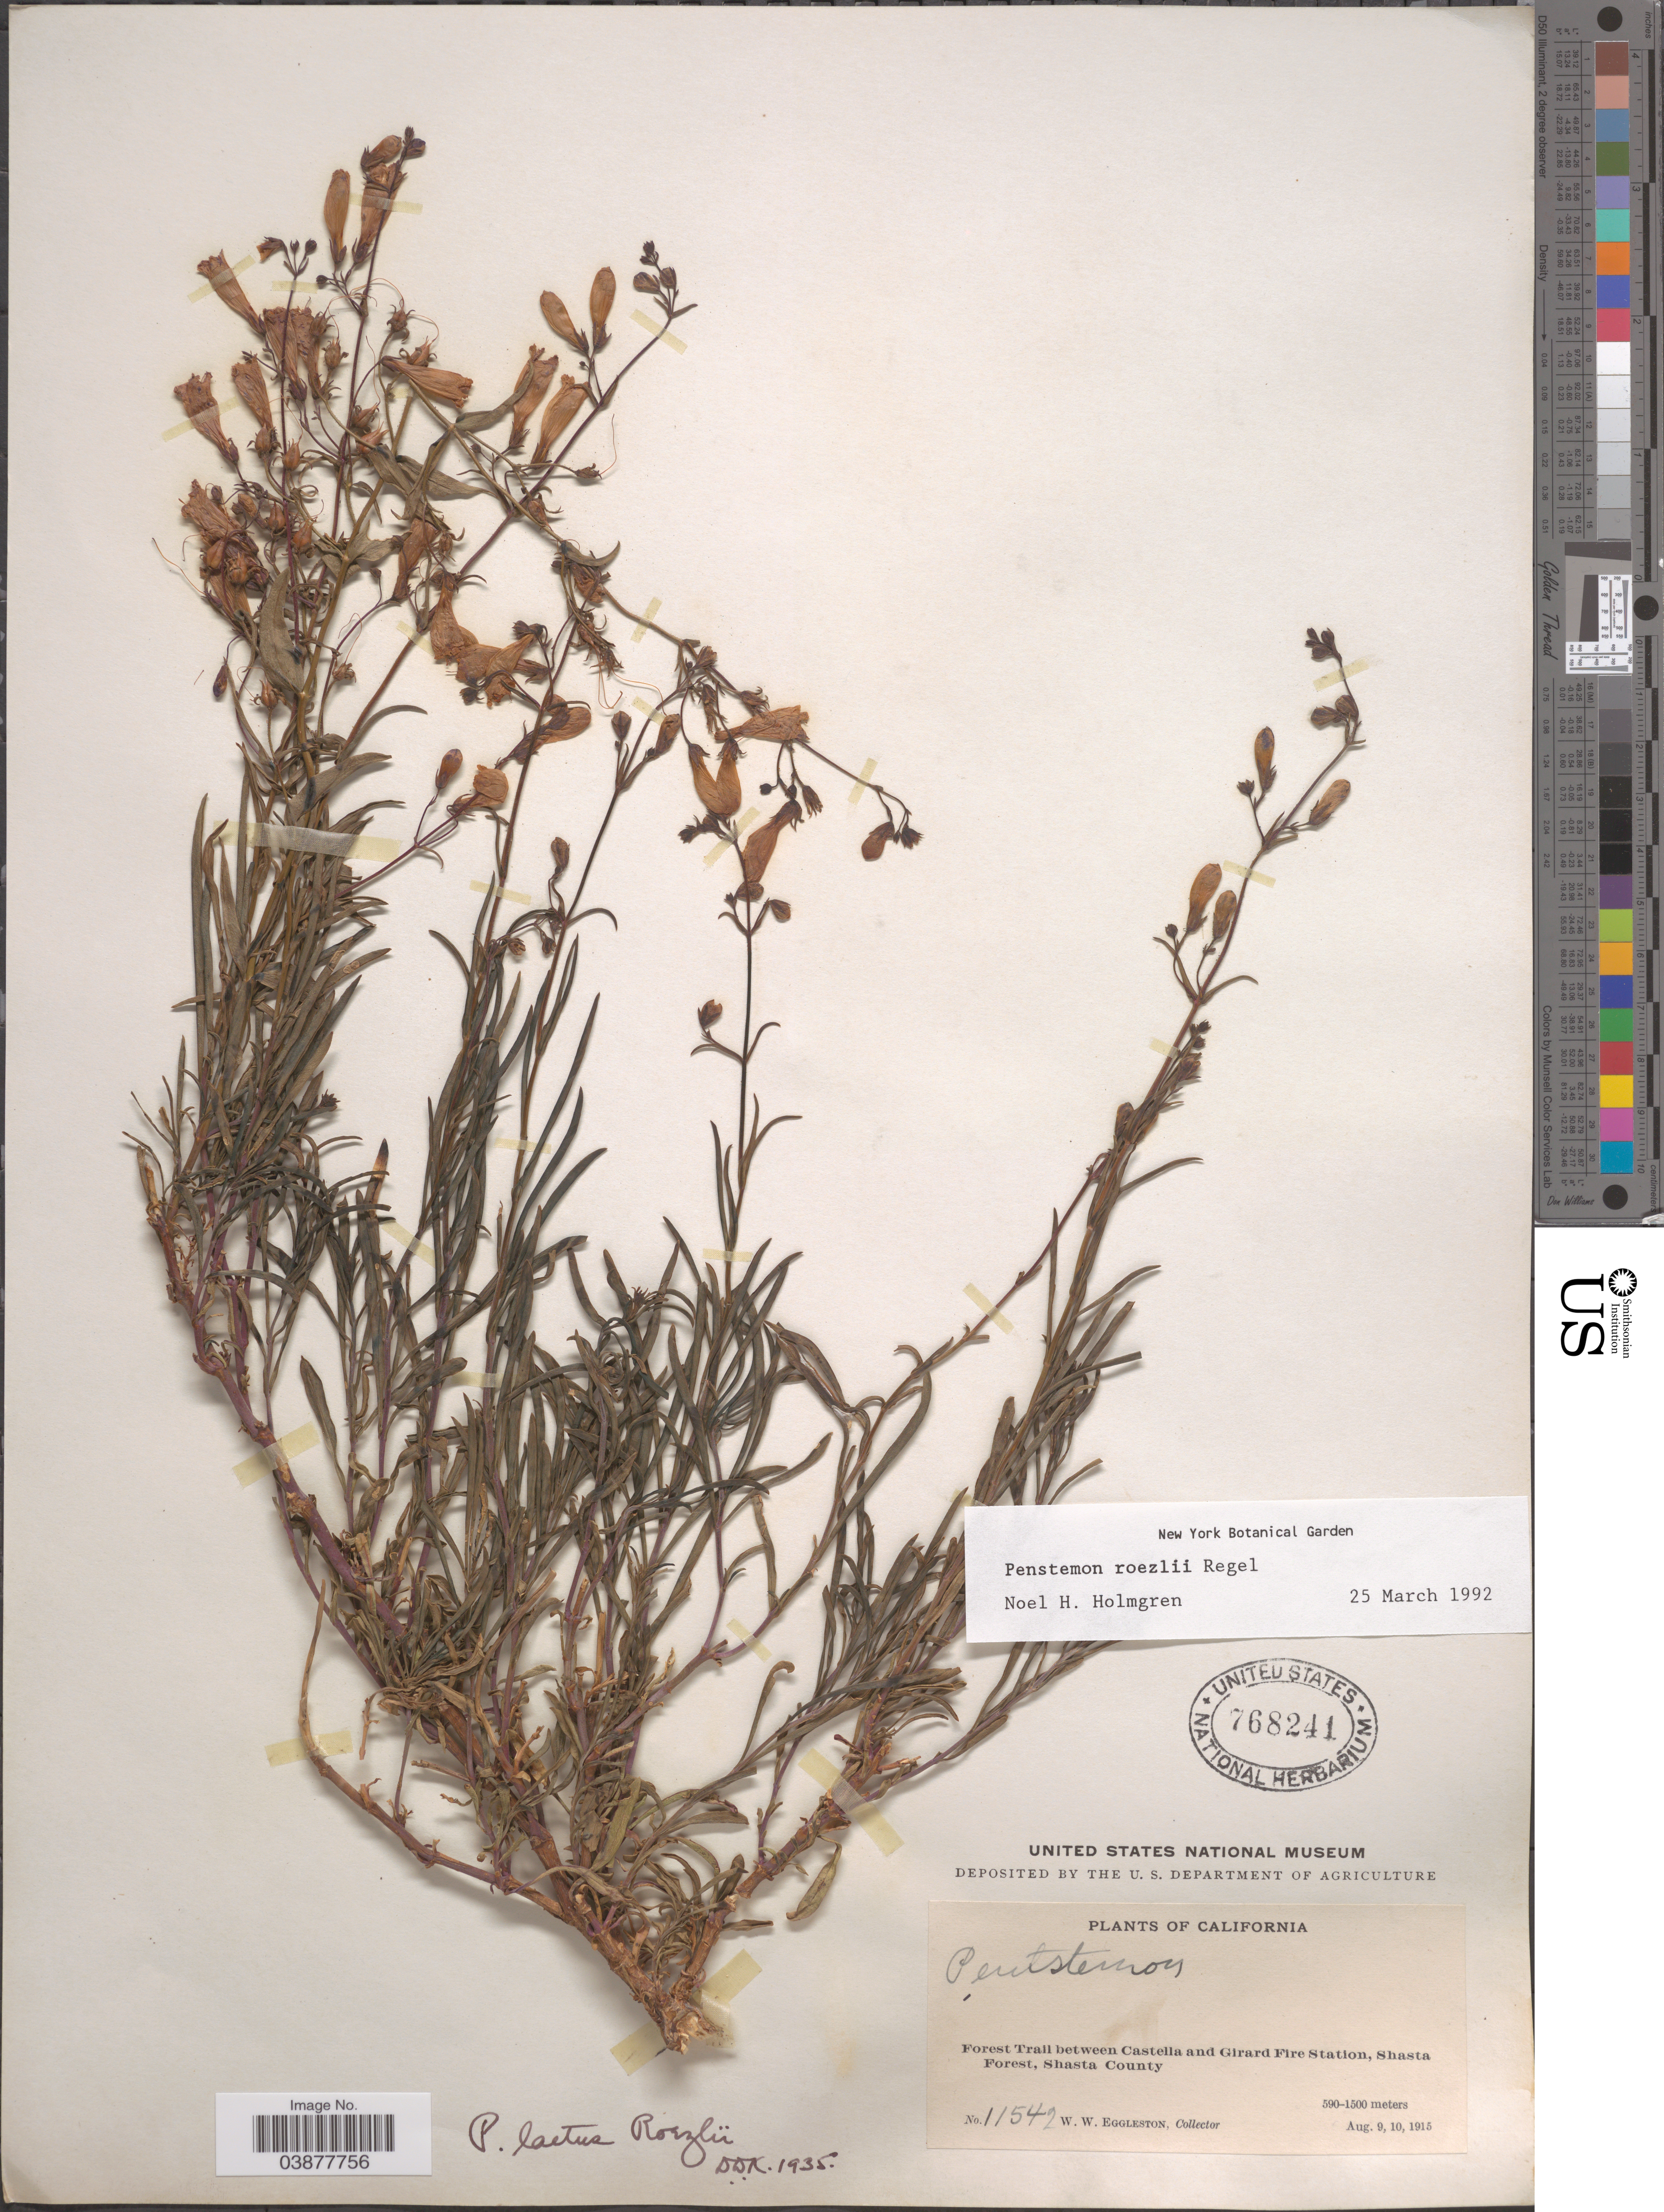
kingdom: Plantae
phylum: Tracheophyta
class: Magnoliopsida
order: Lamiales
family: Plantaginaceae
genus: Penstemon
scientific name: Penstemon roezlii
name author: Regel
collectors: W. W. Eggleston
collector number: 11542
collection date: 1915-08-09/1915-08-10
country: United States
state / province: California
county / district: Shasta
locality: Forest Trail between Castella and Girard Fire Station, Shasta Forest, Shasta County.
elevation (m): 590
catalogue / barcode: US 768241